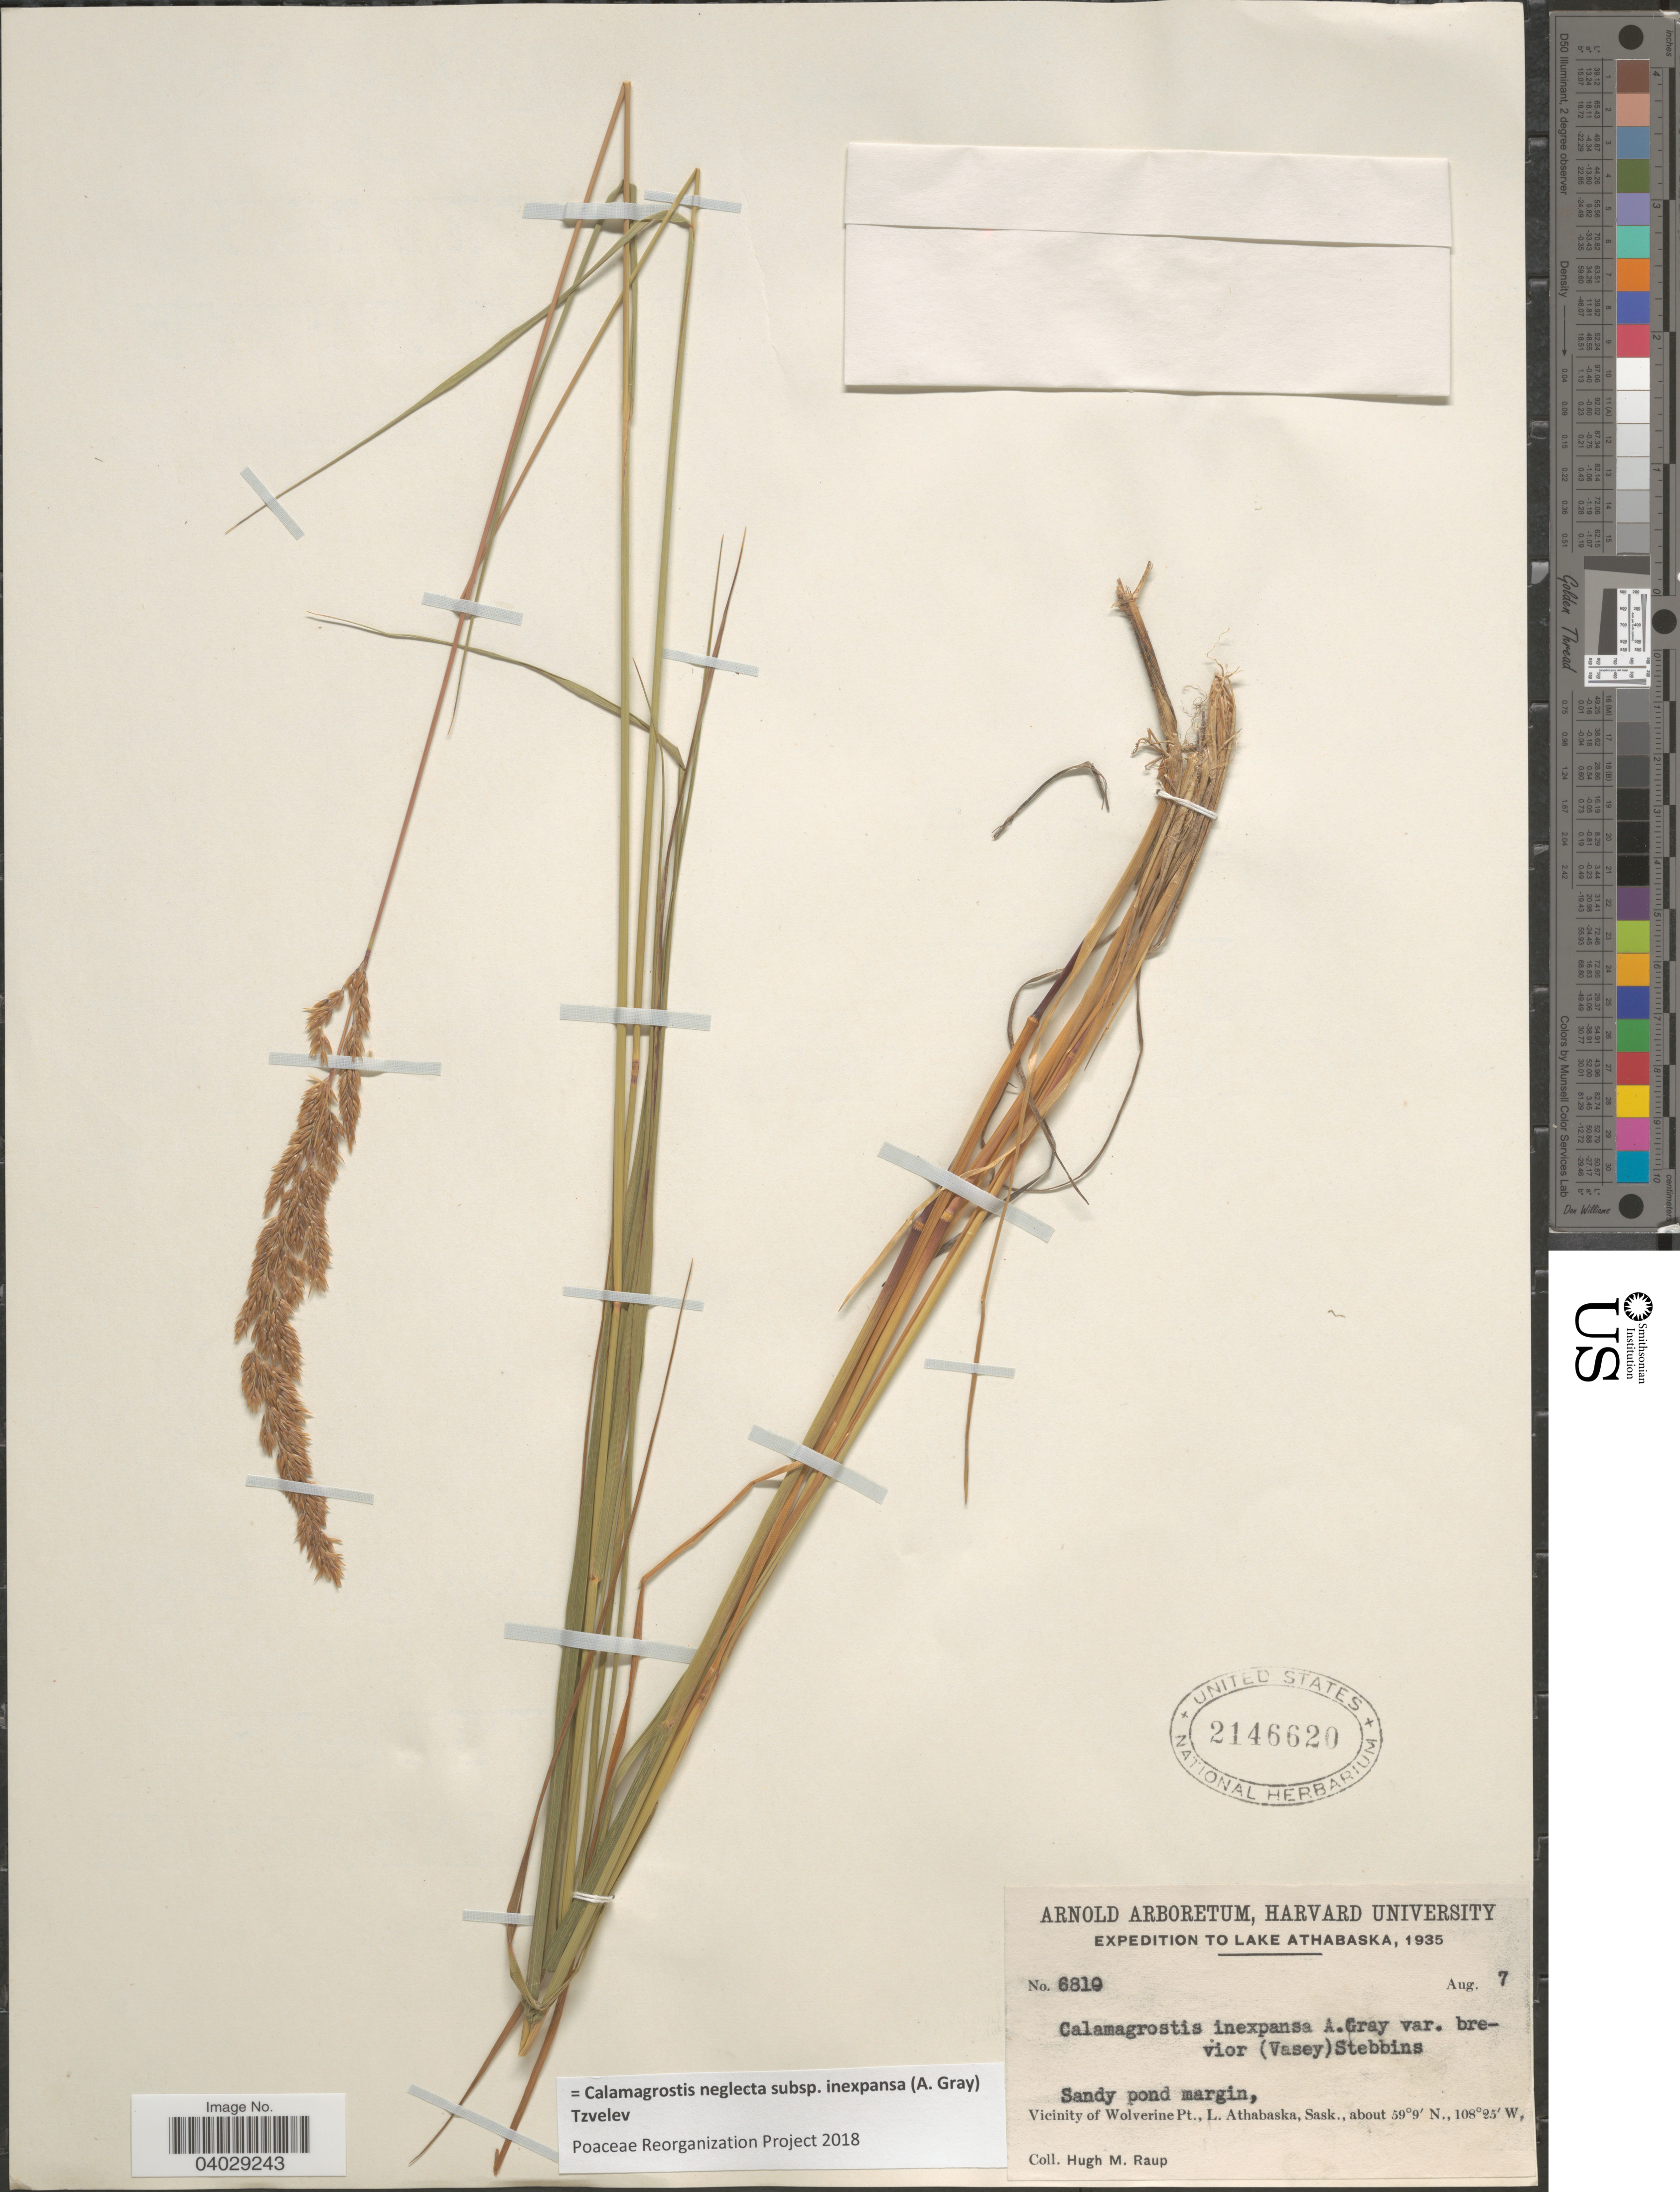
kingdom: Plantae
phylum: Tracheophyta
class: Liliopsida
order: Poales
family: Poaceae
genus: Calamagrostis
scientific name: Calamagrostis neglecta subsp. inexpansa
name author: (A. Gray) Tzvelev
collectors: H. Raup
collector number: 6819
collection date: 1935-08-07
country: Canada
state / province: Saskatchewan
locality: Lake Athabaska. Sandy pond margin. Vicinity of Wolverine Pt., L. Athabaska.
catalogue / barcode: US 2146620